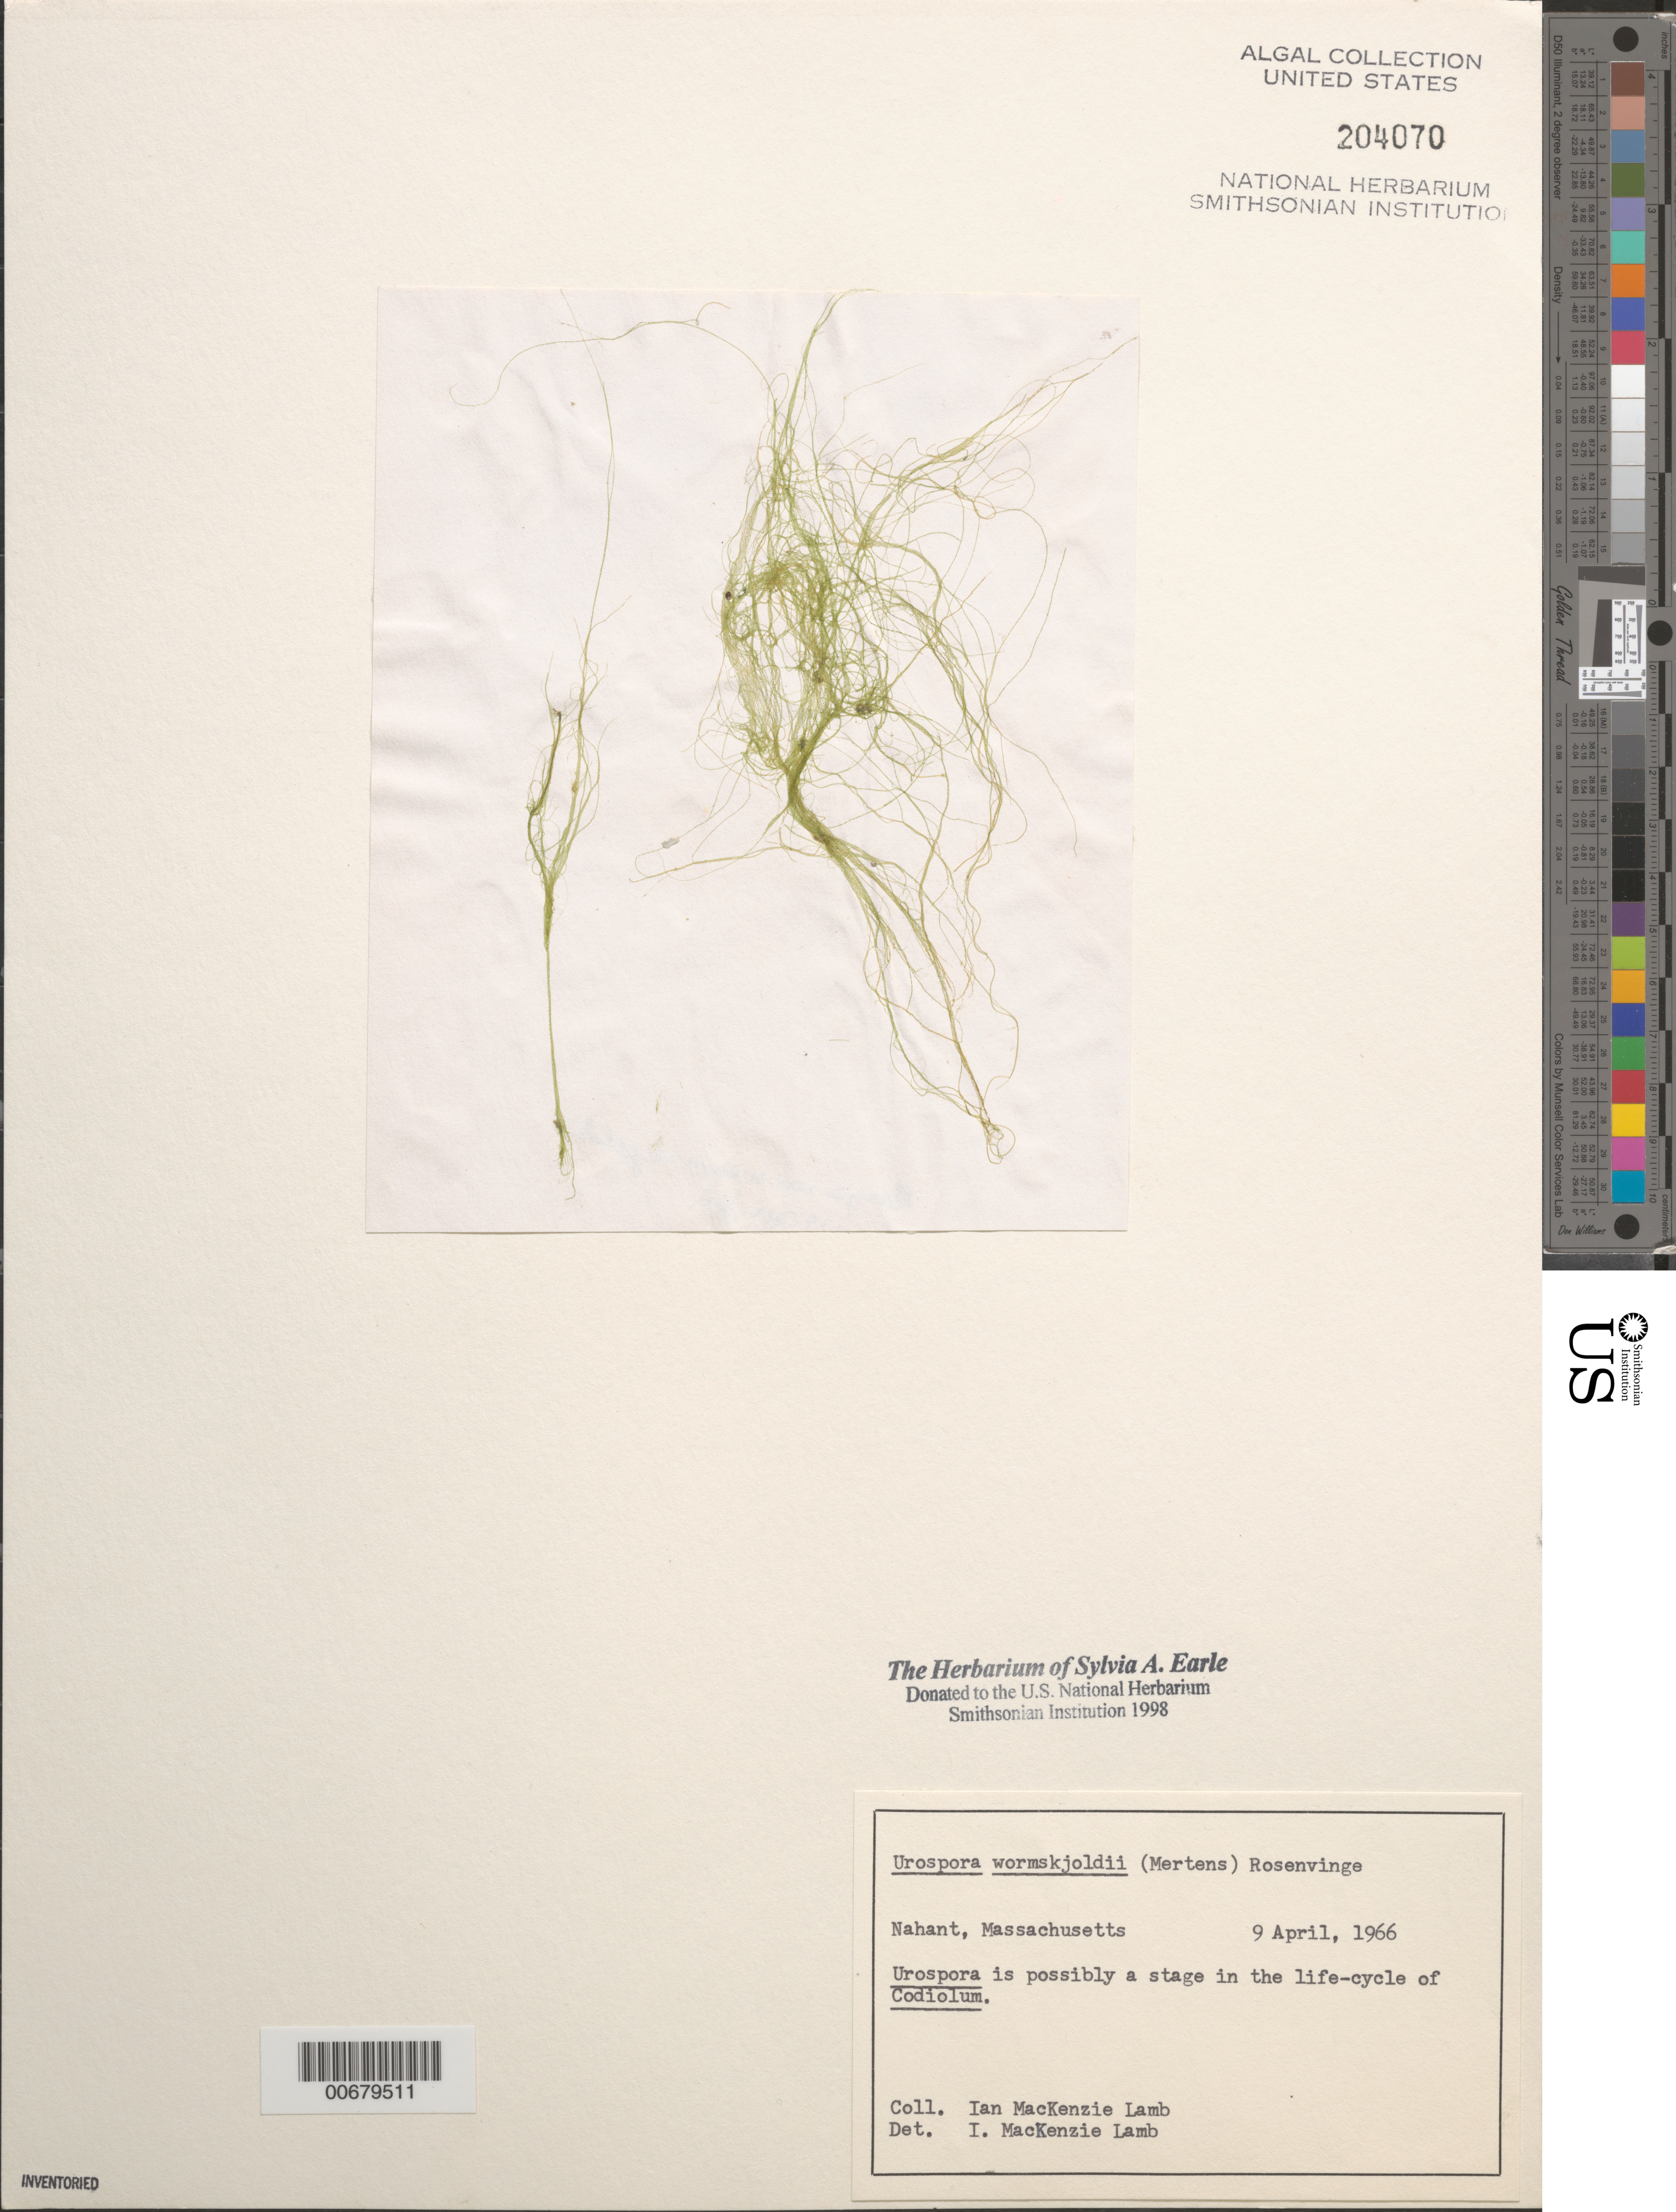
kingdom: Plantae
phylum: Chlorophyta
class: Ulvophyceae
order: Ulotrichales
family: Ulotrichaceae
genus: Urospora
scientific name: Urospora wormskjoldii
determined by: Lamb, I. M.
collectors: I. M. Lamb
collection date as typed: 09 Apr 1966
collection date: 1966-04-09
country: United States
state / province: Massachusetts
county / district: Essex County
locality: Nahant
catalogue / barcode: US 204070